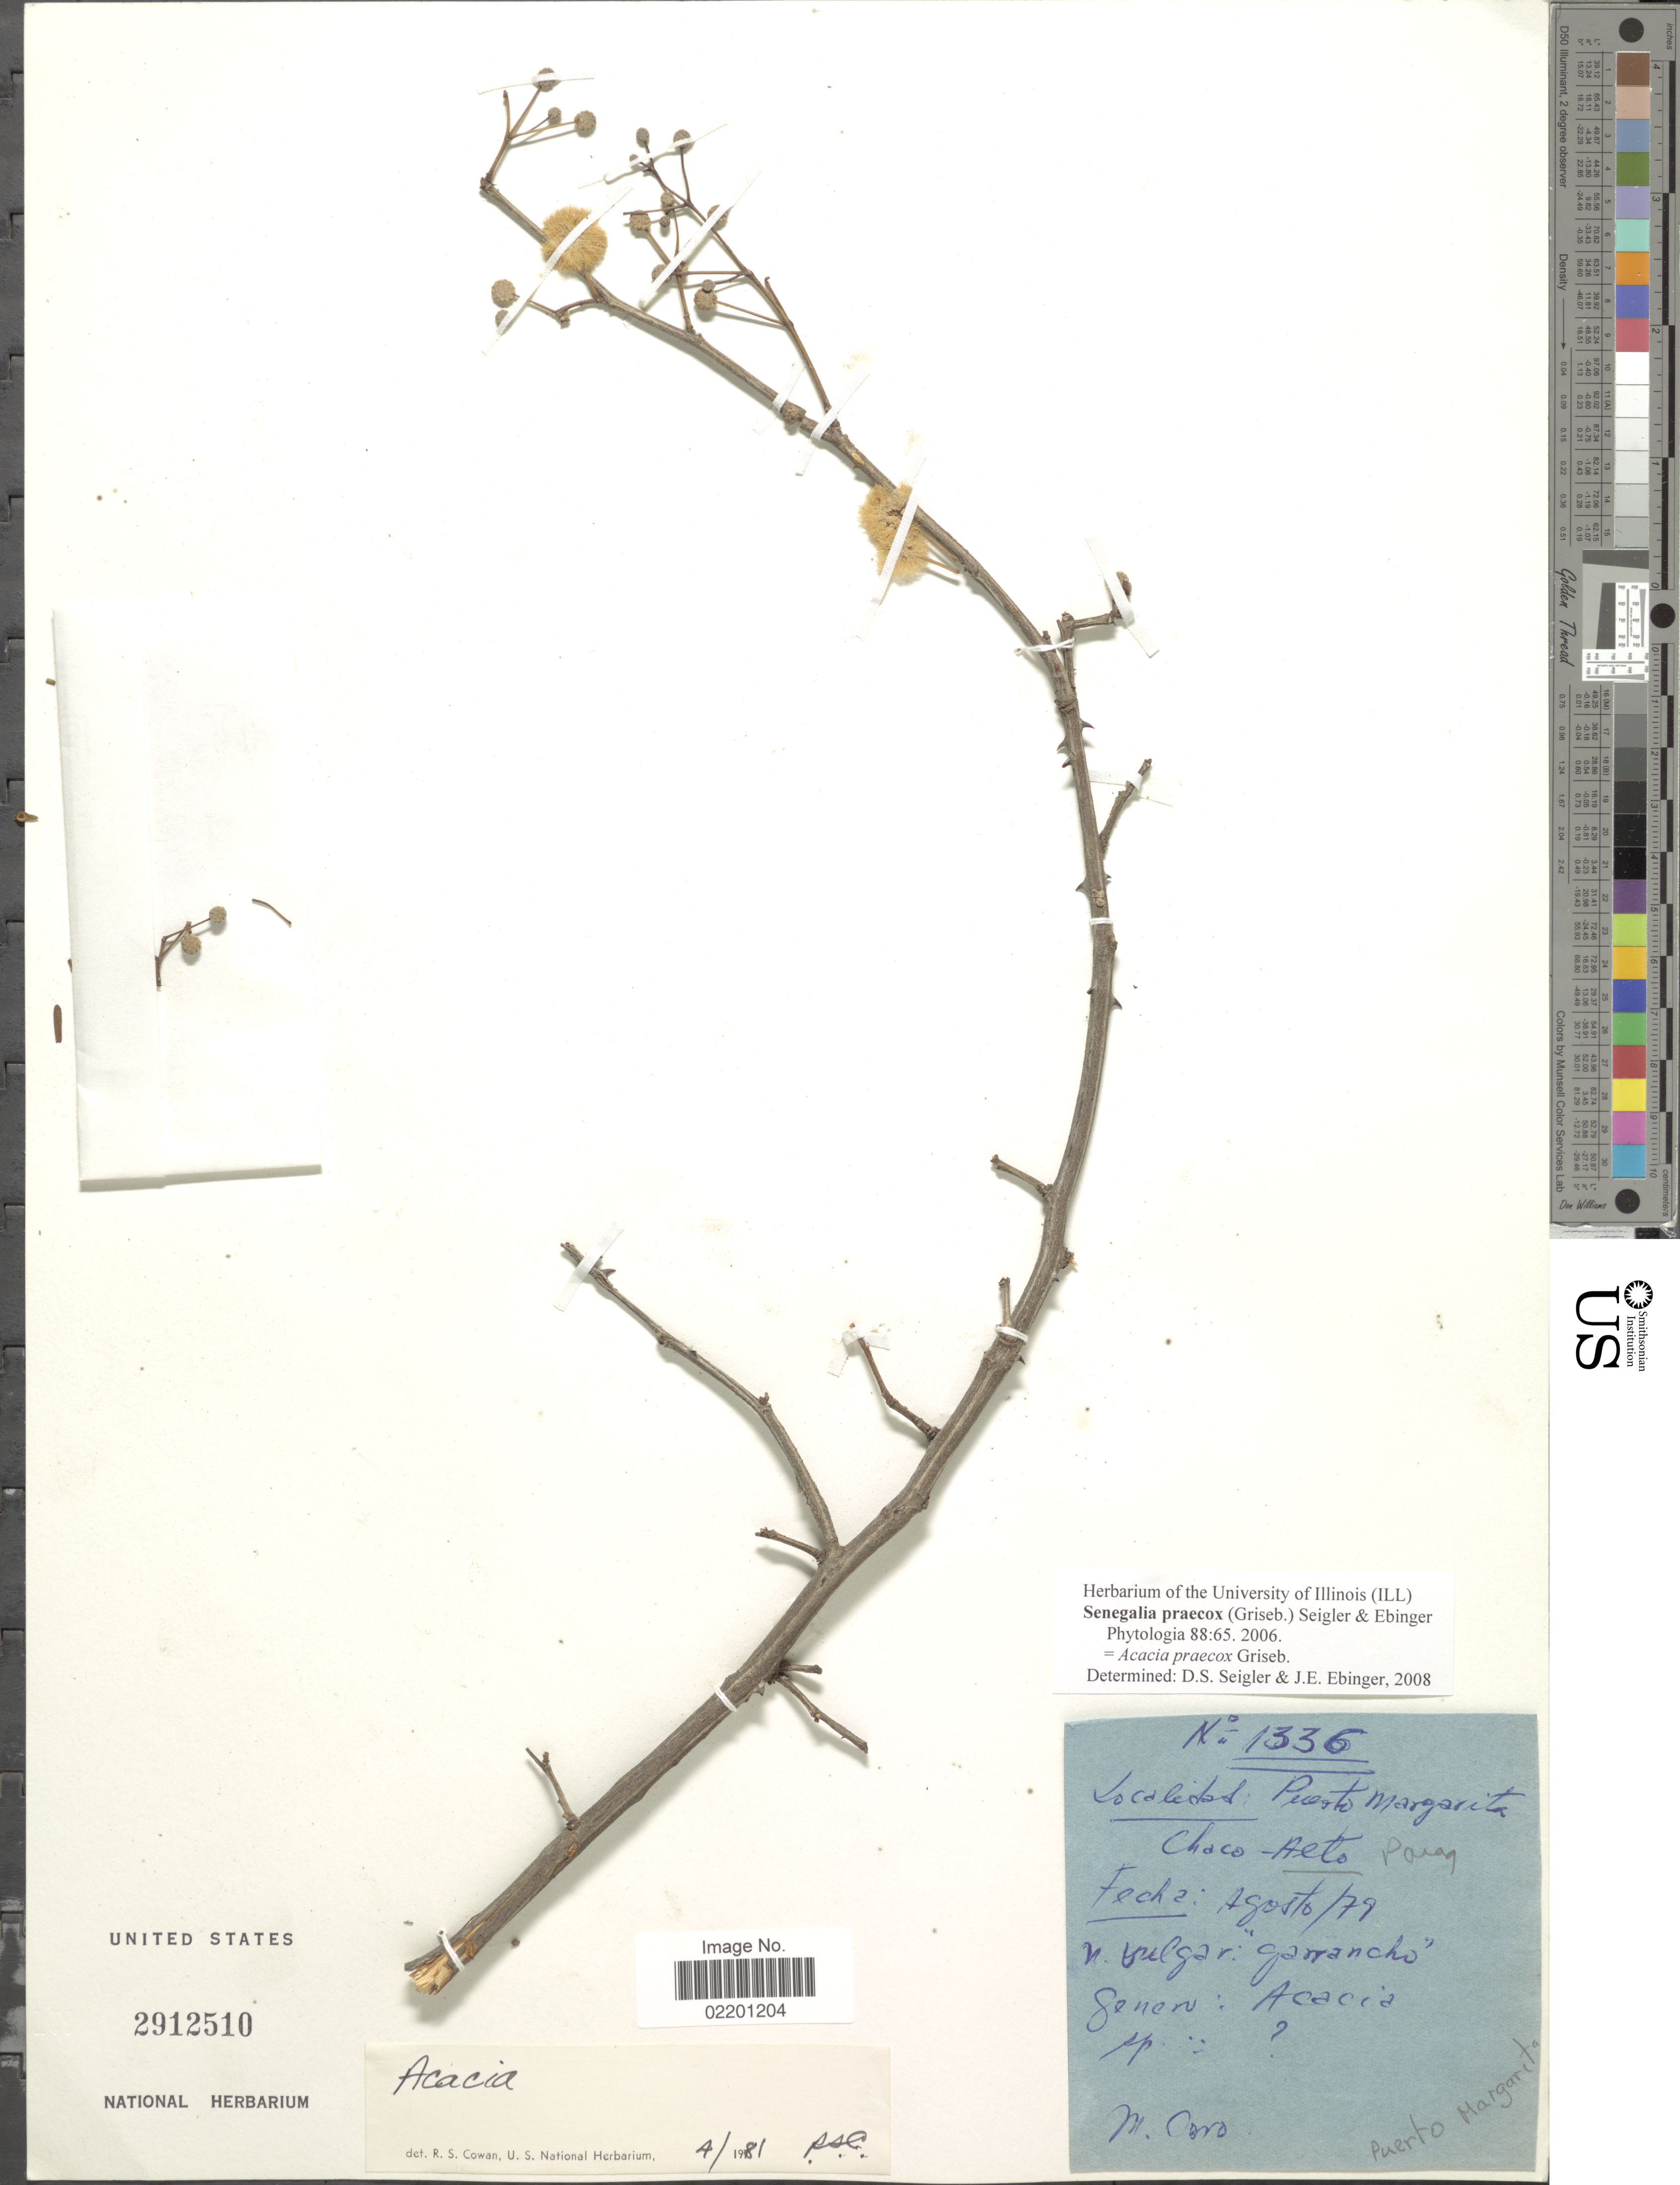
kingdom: Plantae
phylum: Tracheophyta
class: Magnoliopsida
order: Fabales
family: Fabaceae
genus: Senegalia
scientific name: Senegalia praecox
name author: (Griseb.) Seigler & Ebinger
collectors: M. Coro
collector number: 1336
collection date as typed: Transcribed d/m/y: /8/79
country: Paraguay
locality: Puerto Margarita Chaco - Alto.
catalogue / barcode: US 2912510